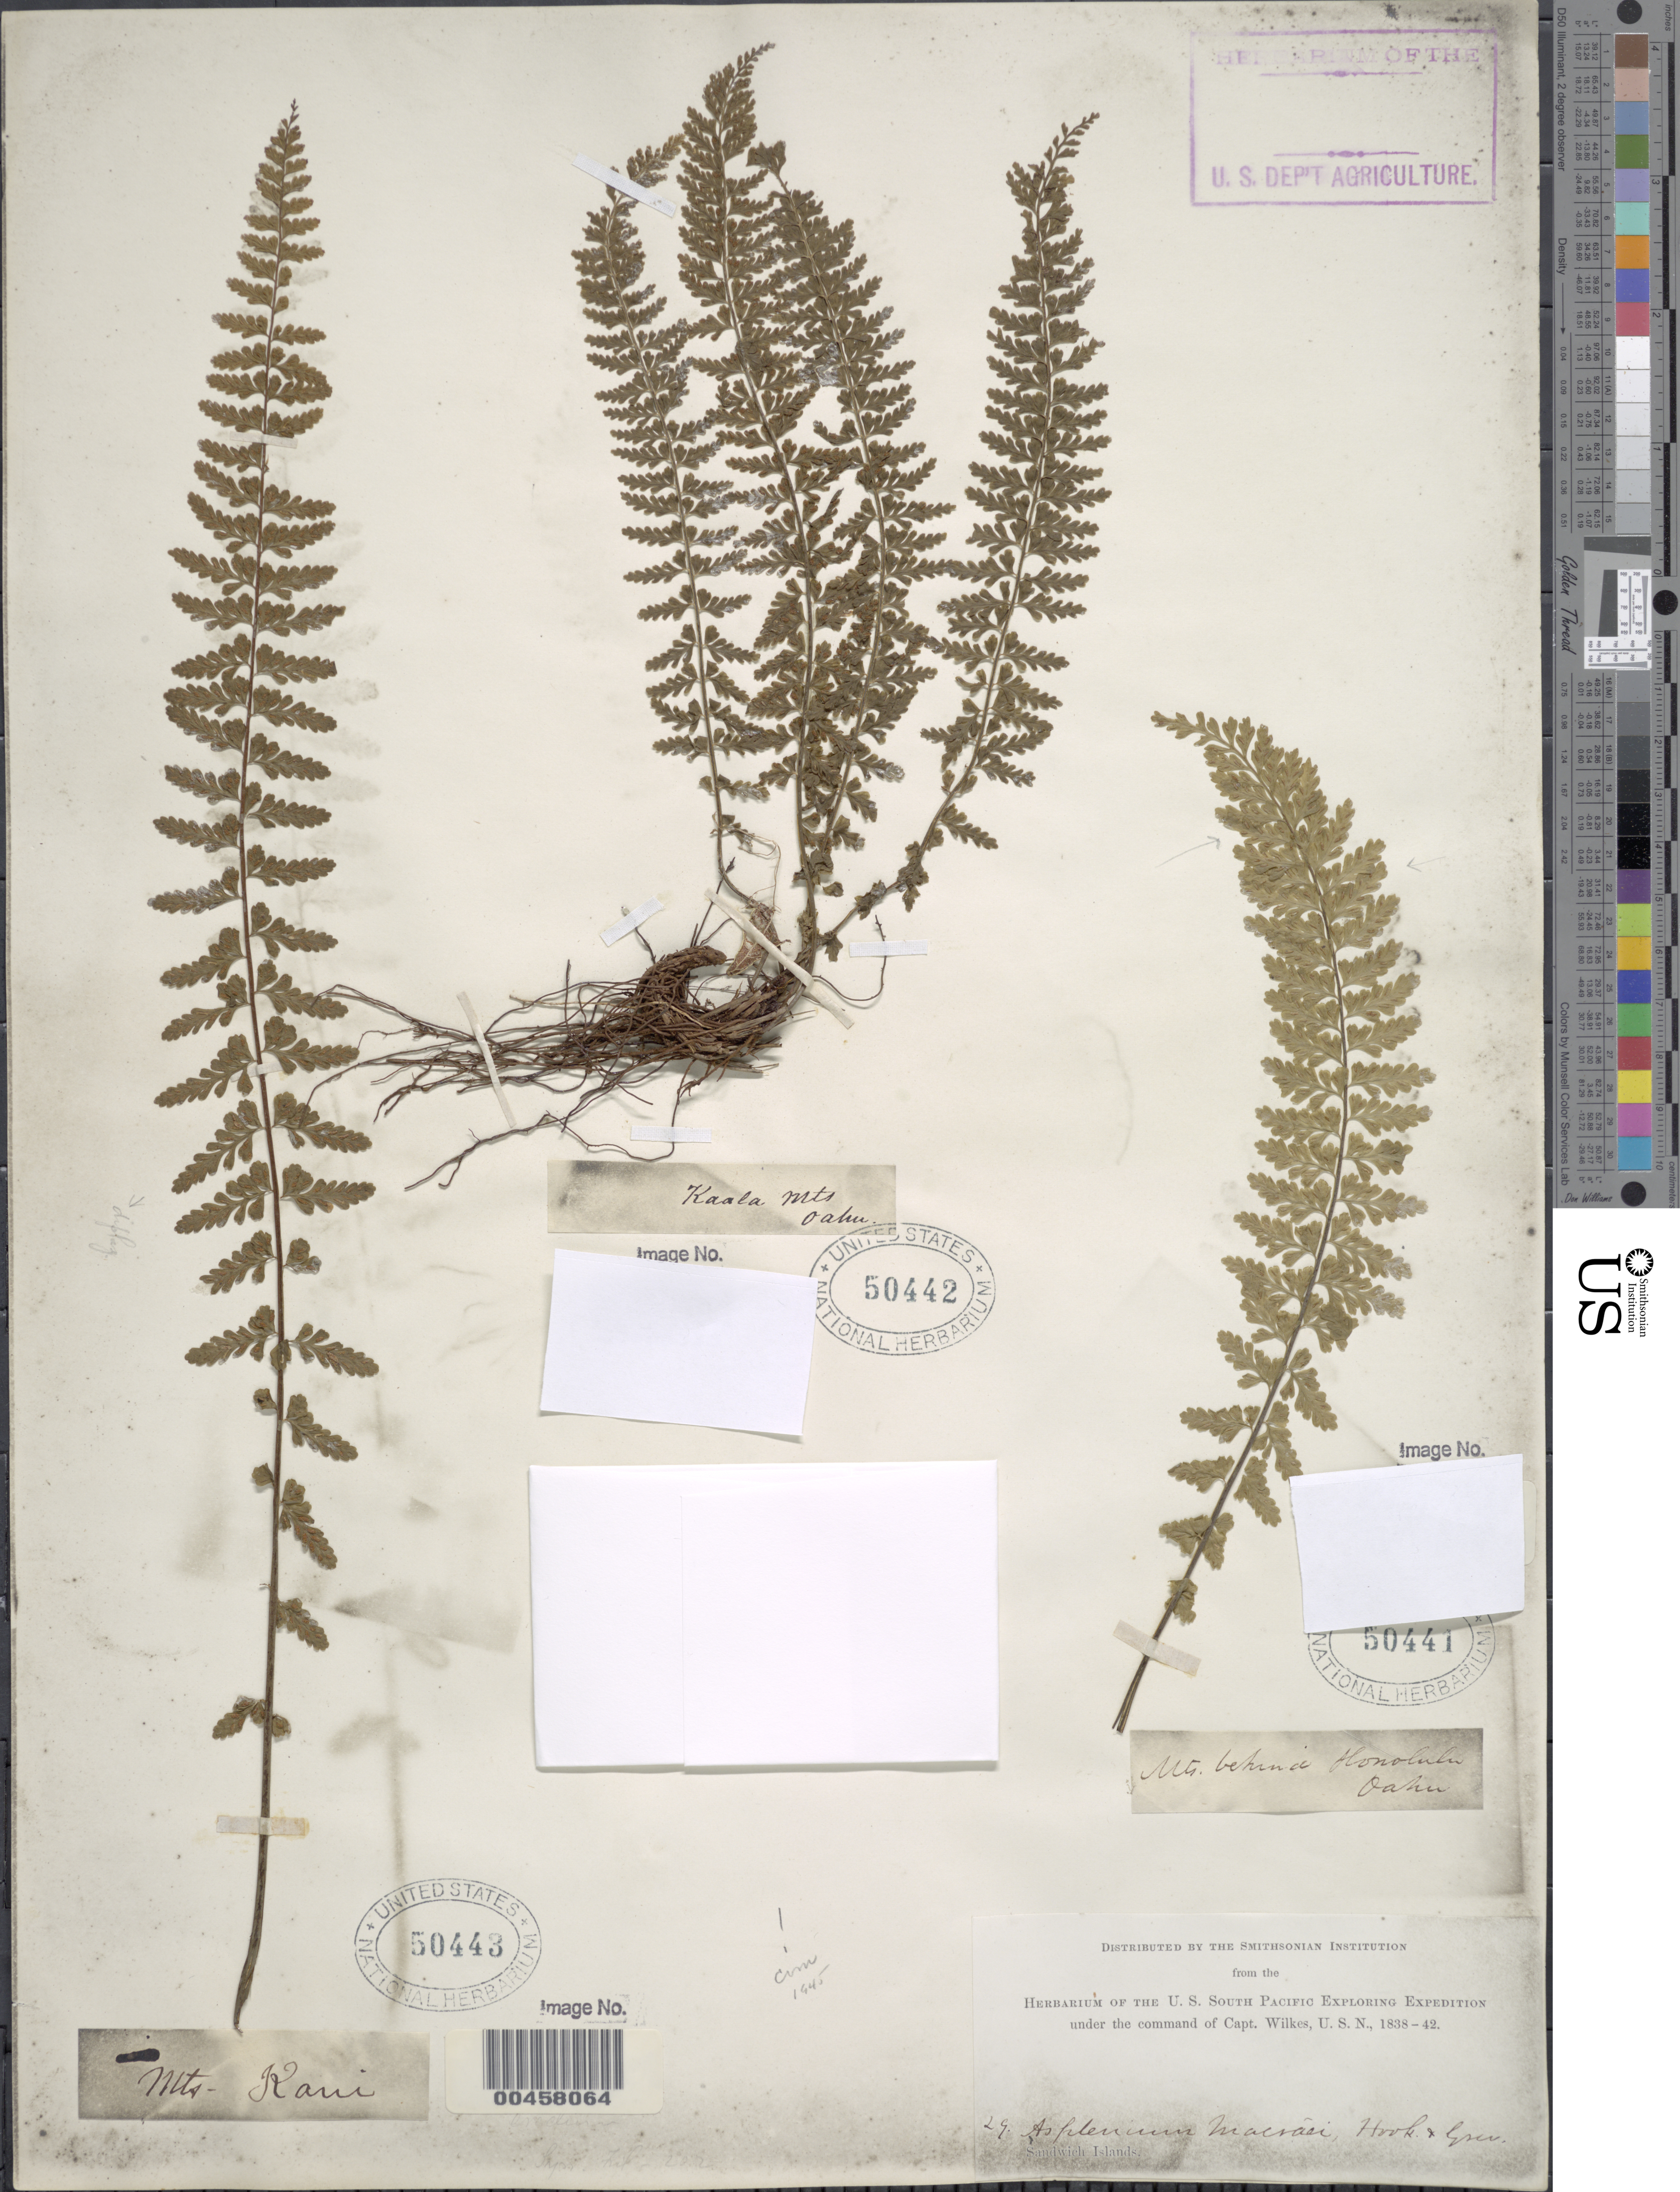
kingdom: Plantae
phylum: Tracheophyta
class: Polypodiopsida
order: Polypodiales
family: Aspleniaceae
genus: Asplenium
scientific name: Asplenium macraei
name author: Hook. & Grev.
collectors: Wilkes Explor. Exped.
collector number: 29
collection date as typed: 1838 to -- --- 1842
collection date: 1838/1842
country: United States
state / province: Hawaii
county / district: Kauai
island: Kaua'i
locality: Mountains Kaui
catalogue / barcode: US 50443